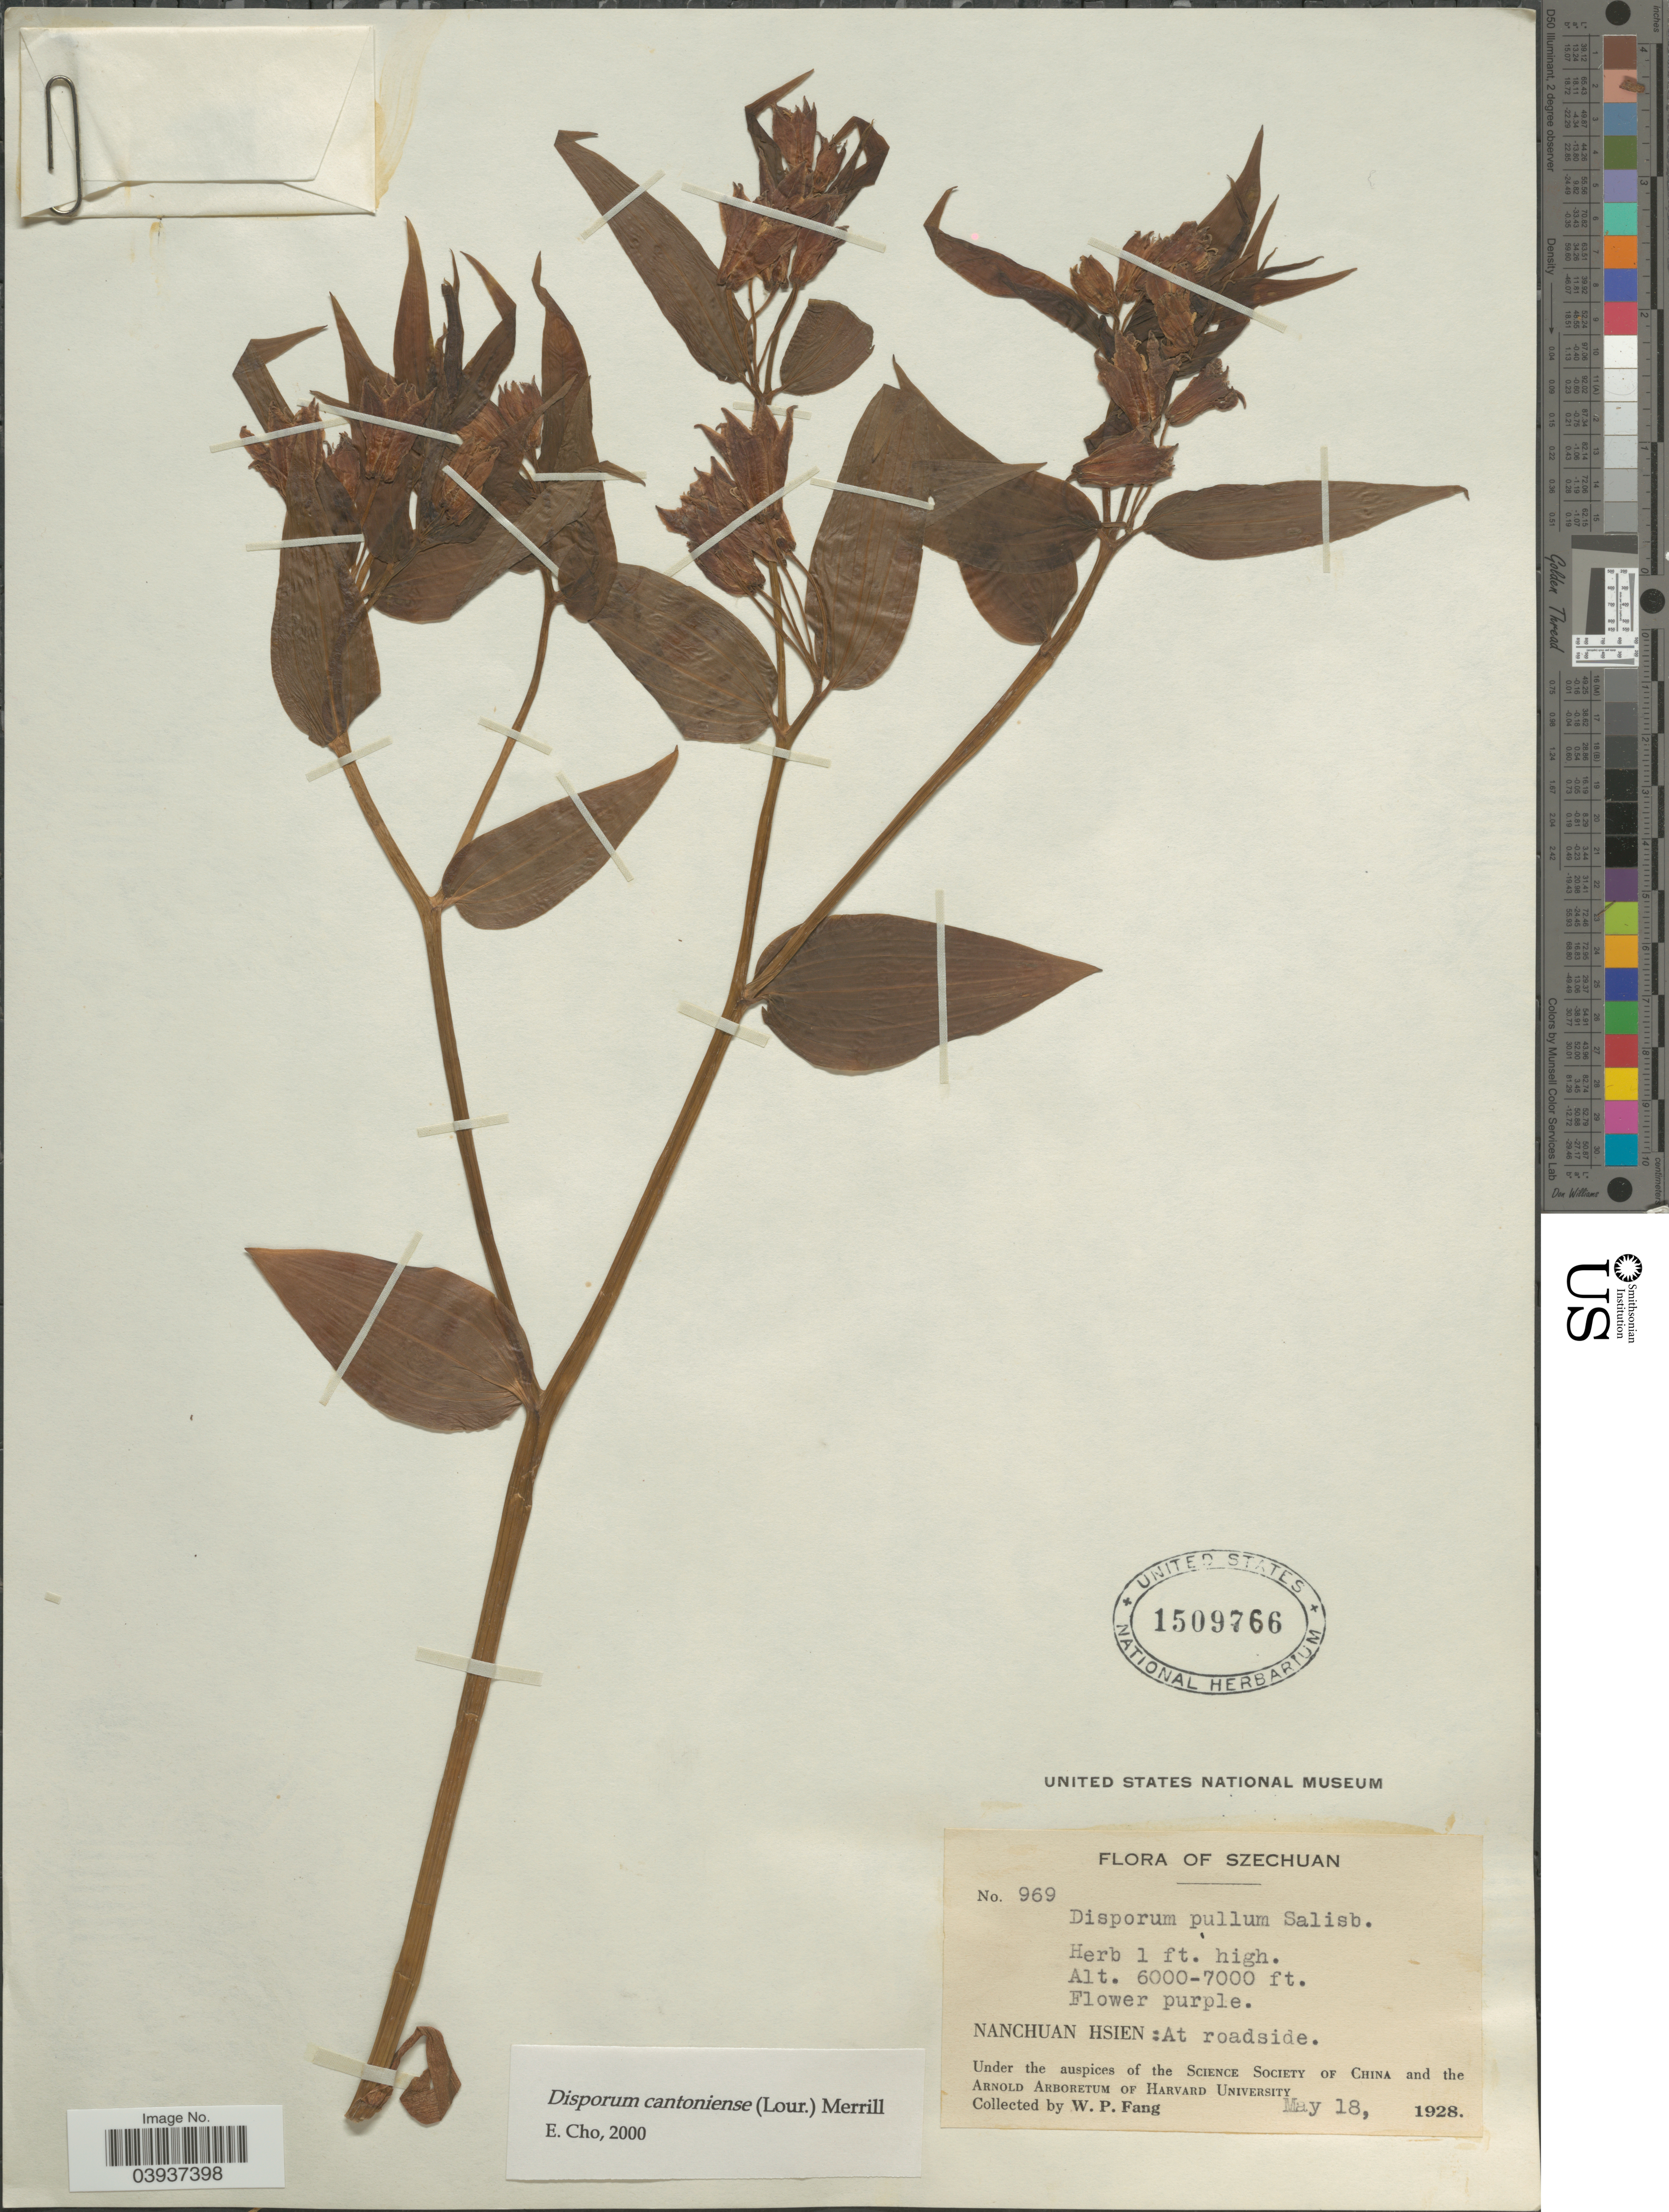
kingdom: Plantae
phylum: Tracheophyta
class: Liliopsida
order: Liliales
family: Colchicaceae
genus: Disporum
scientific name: Disporum cantoniense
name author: (Lour.) Merr.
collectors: W. P. Fang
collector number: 969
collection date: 1928-05-18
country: China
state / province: Sichuan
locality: Szechuan. Nanchuan Hsien: At roadside.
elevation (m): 1829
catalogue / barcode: US 1509766